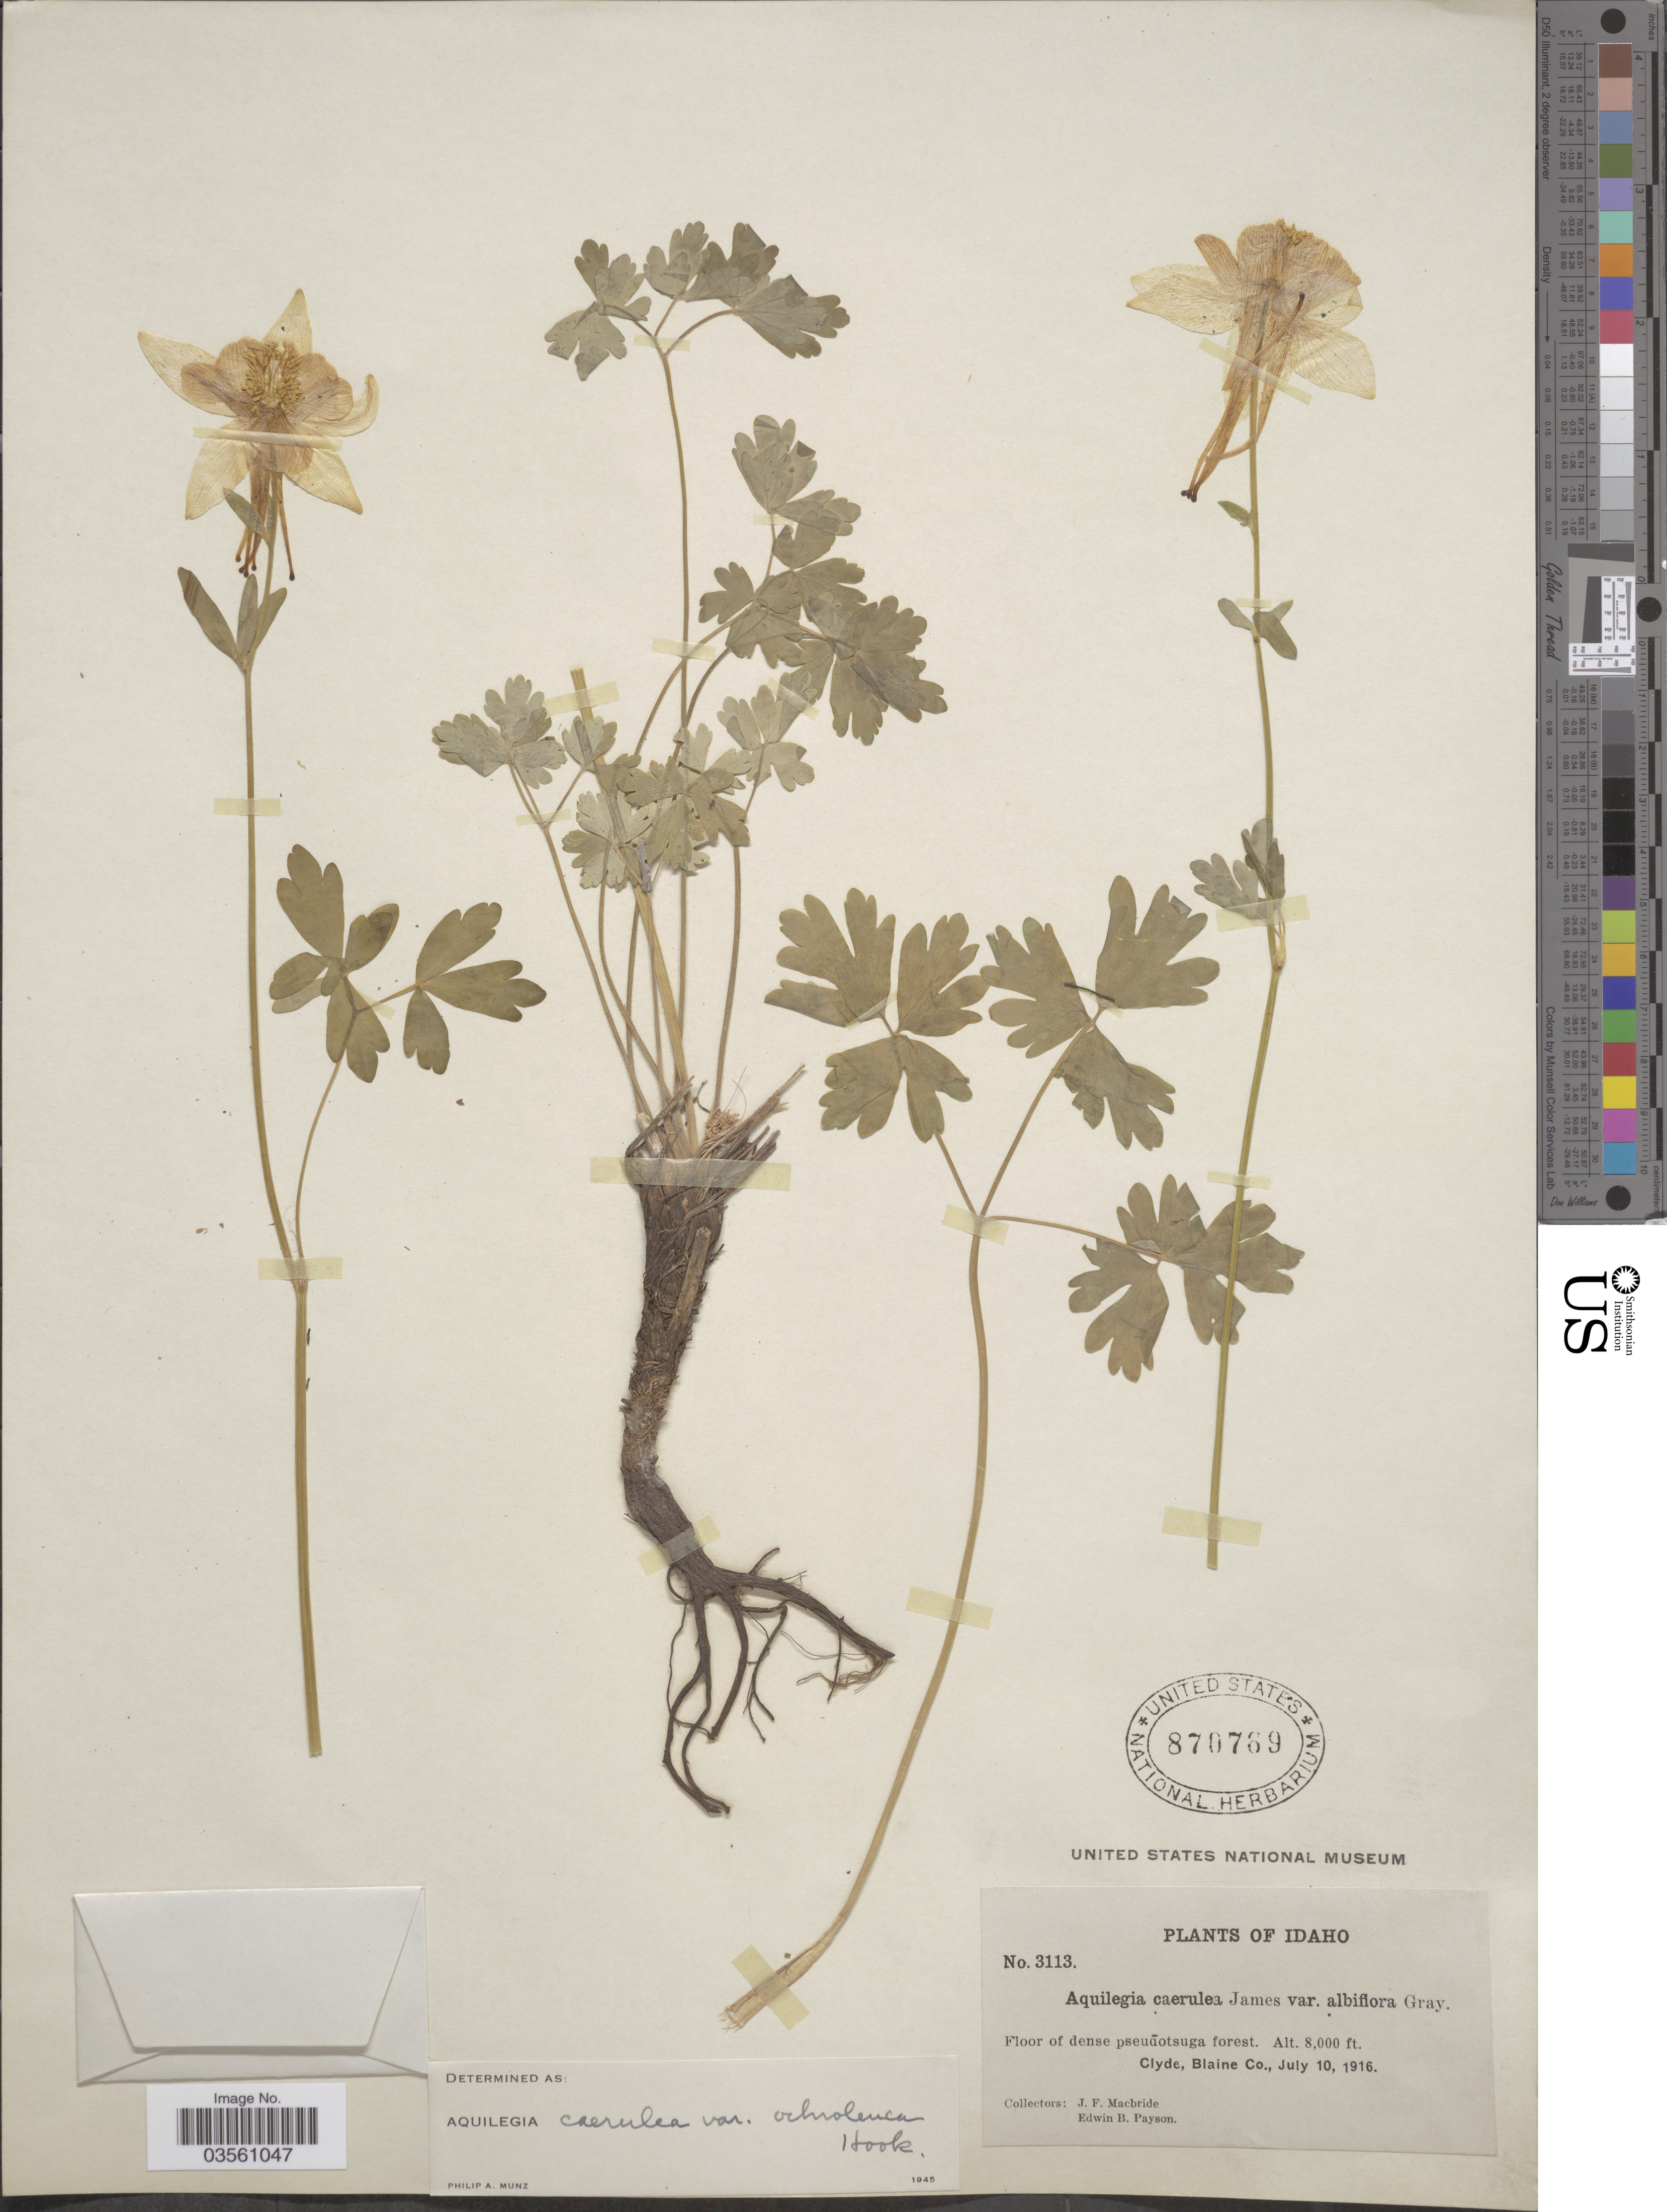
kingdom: Plantae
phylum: Tracheophyta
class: Magnoliopsida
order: Ranunculales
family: Ranunculaceae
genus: Aquilegia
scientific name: Aquilegia coerulea var. ochroleuca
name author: Hook.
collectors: J. F. Macbride & E. B. Payson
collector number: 3113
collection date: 1916-07-10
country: United States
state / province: Idaho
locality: Clyde, Blaine Co.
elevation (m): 2438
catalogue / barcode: US 870769